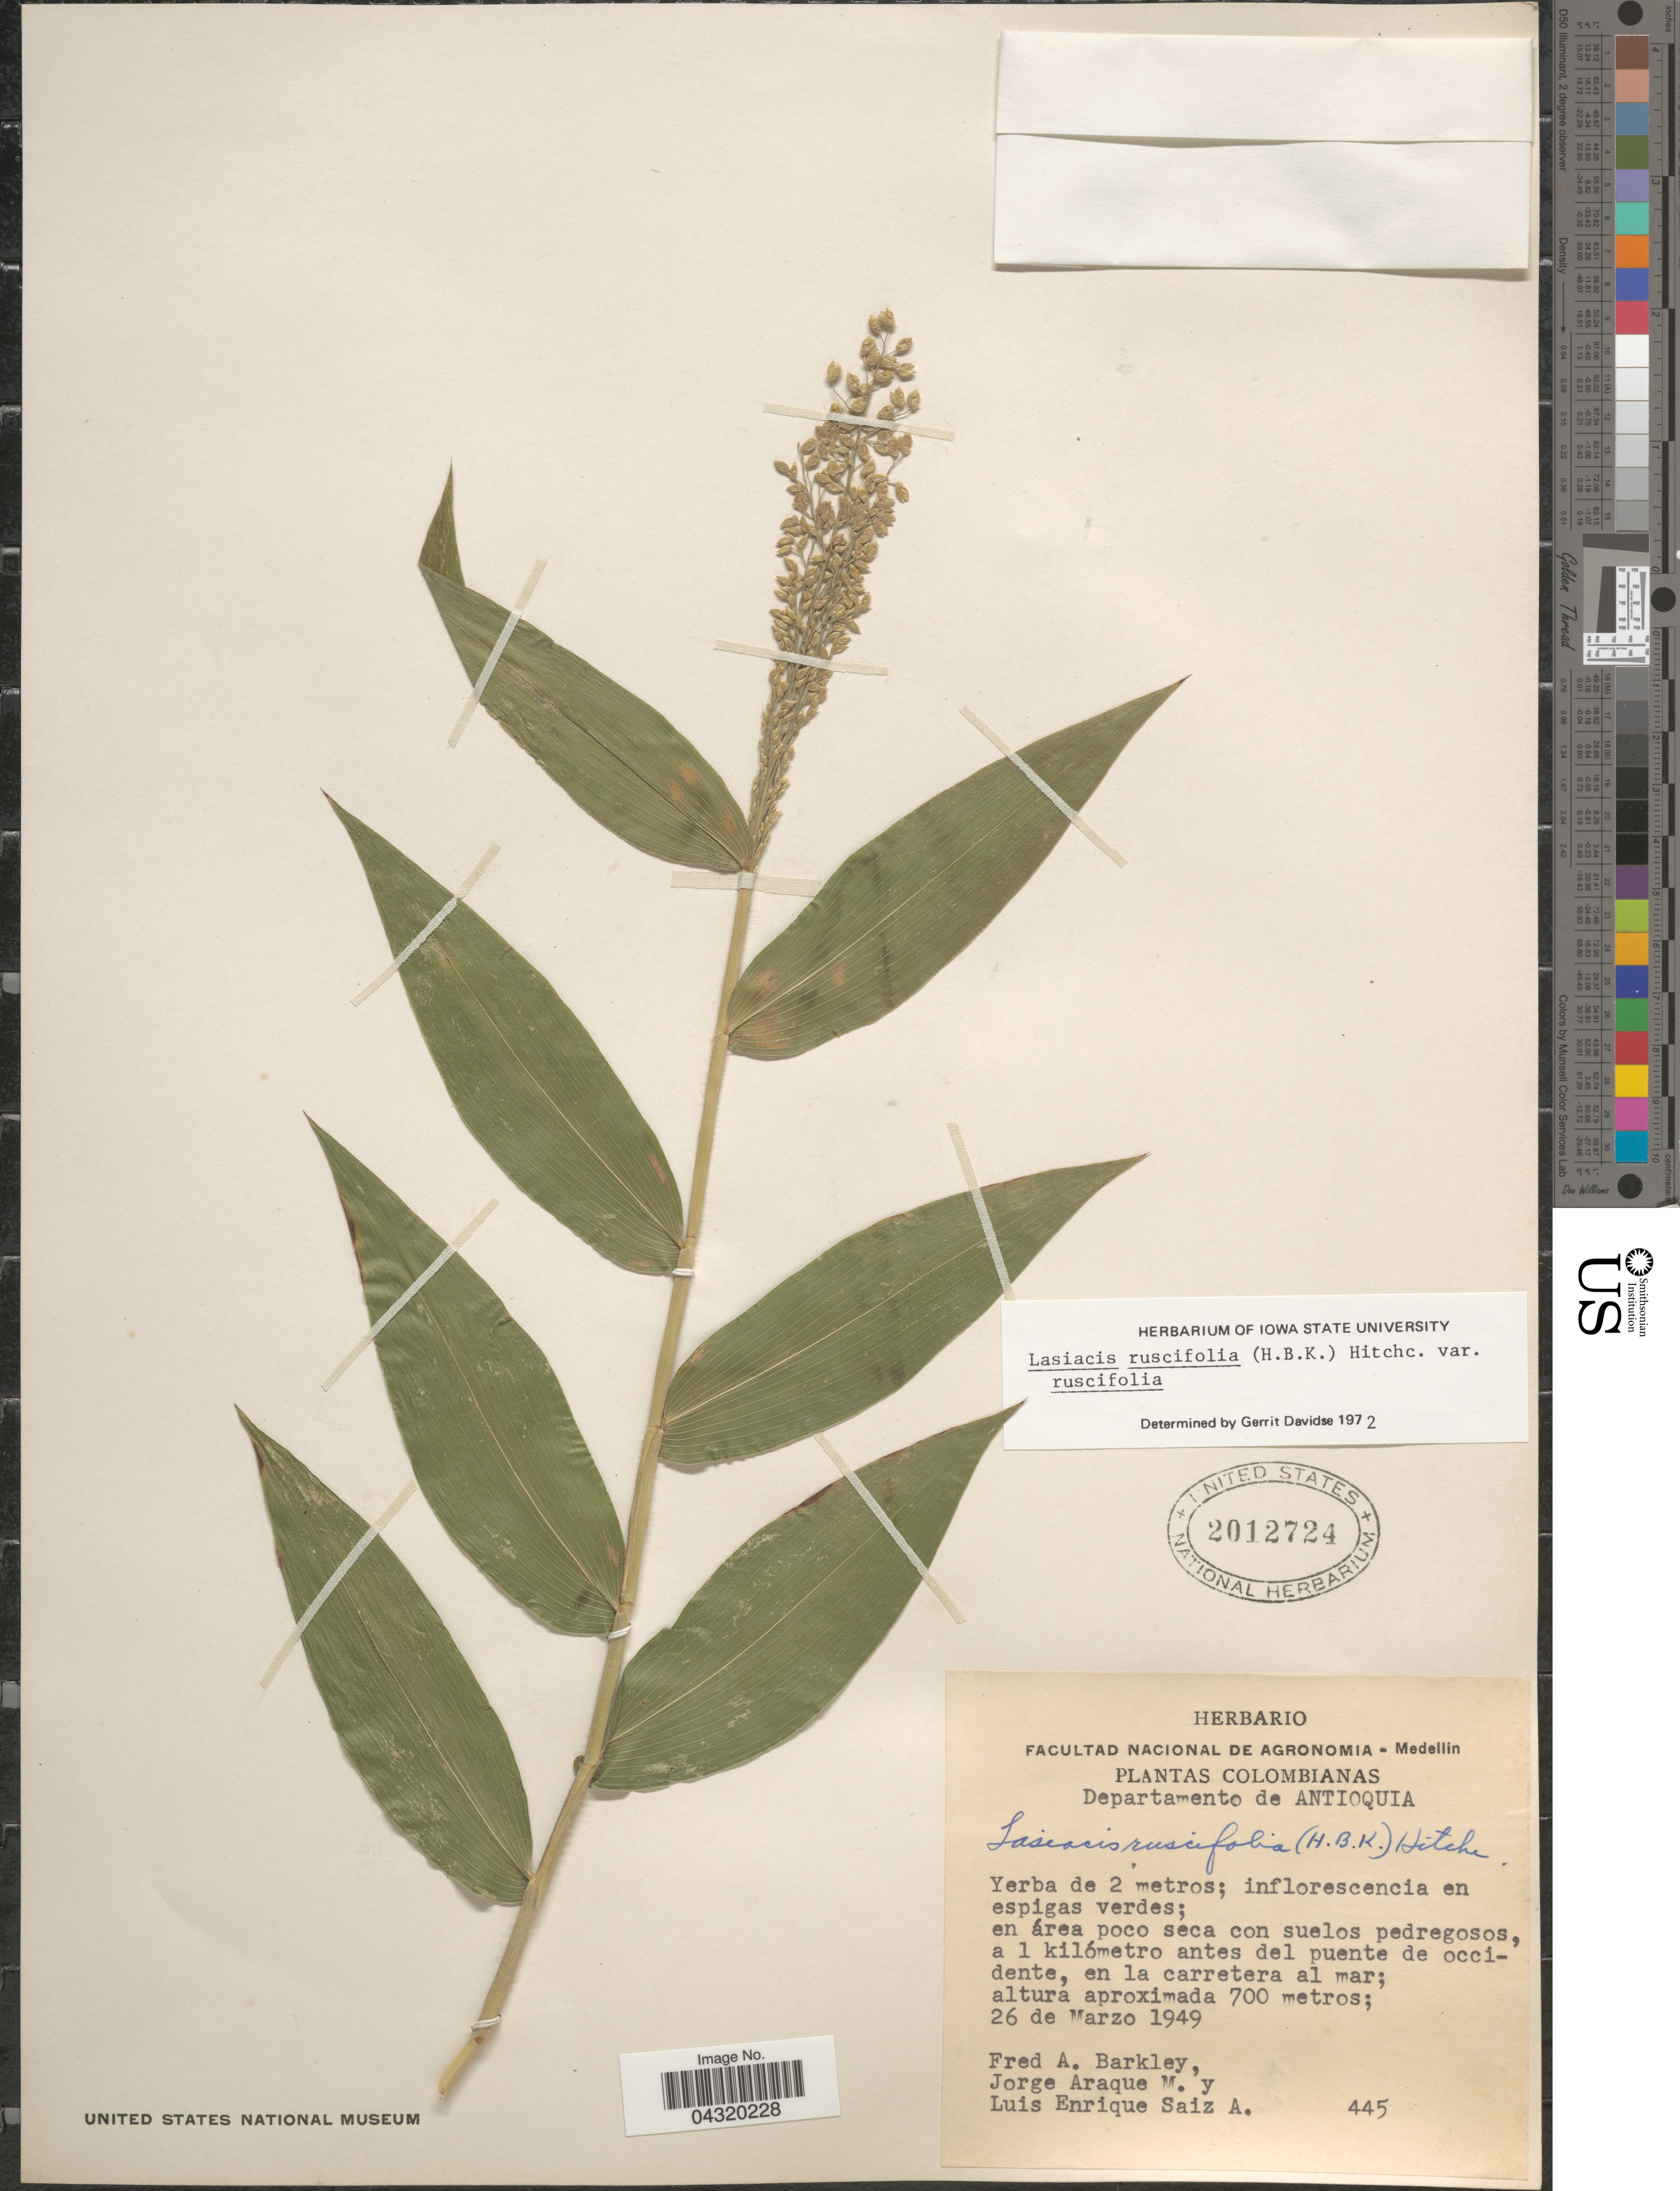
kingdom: Plantae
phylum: Tracheophyta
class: Liliopsida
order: Poales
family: Poaceae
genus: Lasiacis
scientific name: Lasiacis ruscifolia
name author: (Kunth) Hitchc.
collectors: F. A. Barkley, J. Araque Molina & L. Saiz A.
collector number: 445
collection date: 1949-03-26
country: Colombia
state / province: Antioquia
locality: Departamento de Antioquia. En área poco seca con suelos pedregosos, a 1 kilómetro antes del puente de occidente, en la carretera al mar.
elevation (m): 700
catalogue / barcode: US 2012724